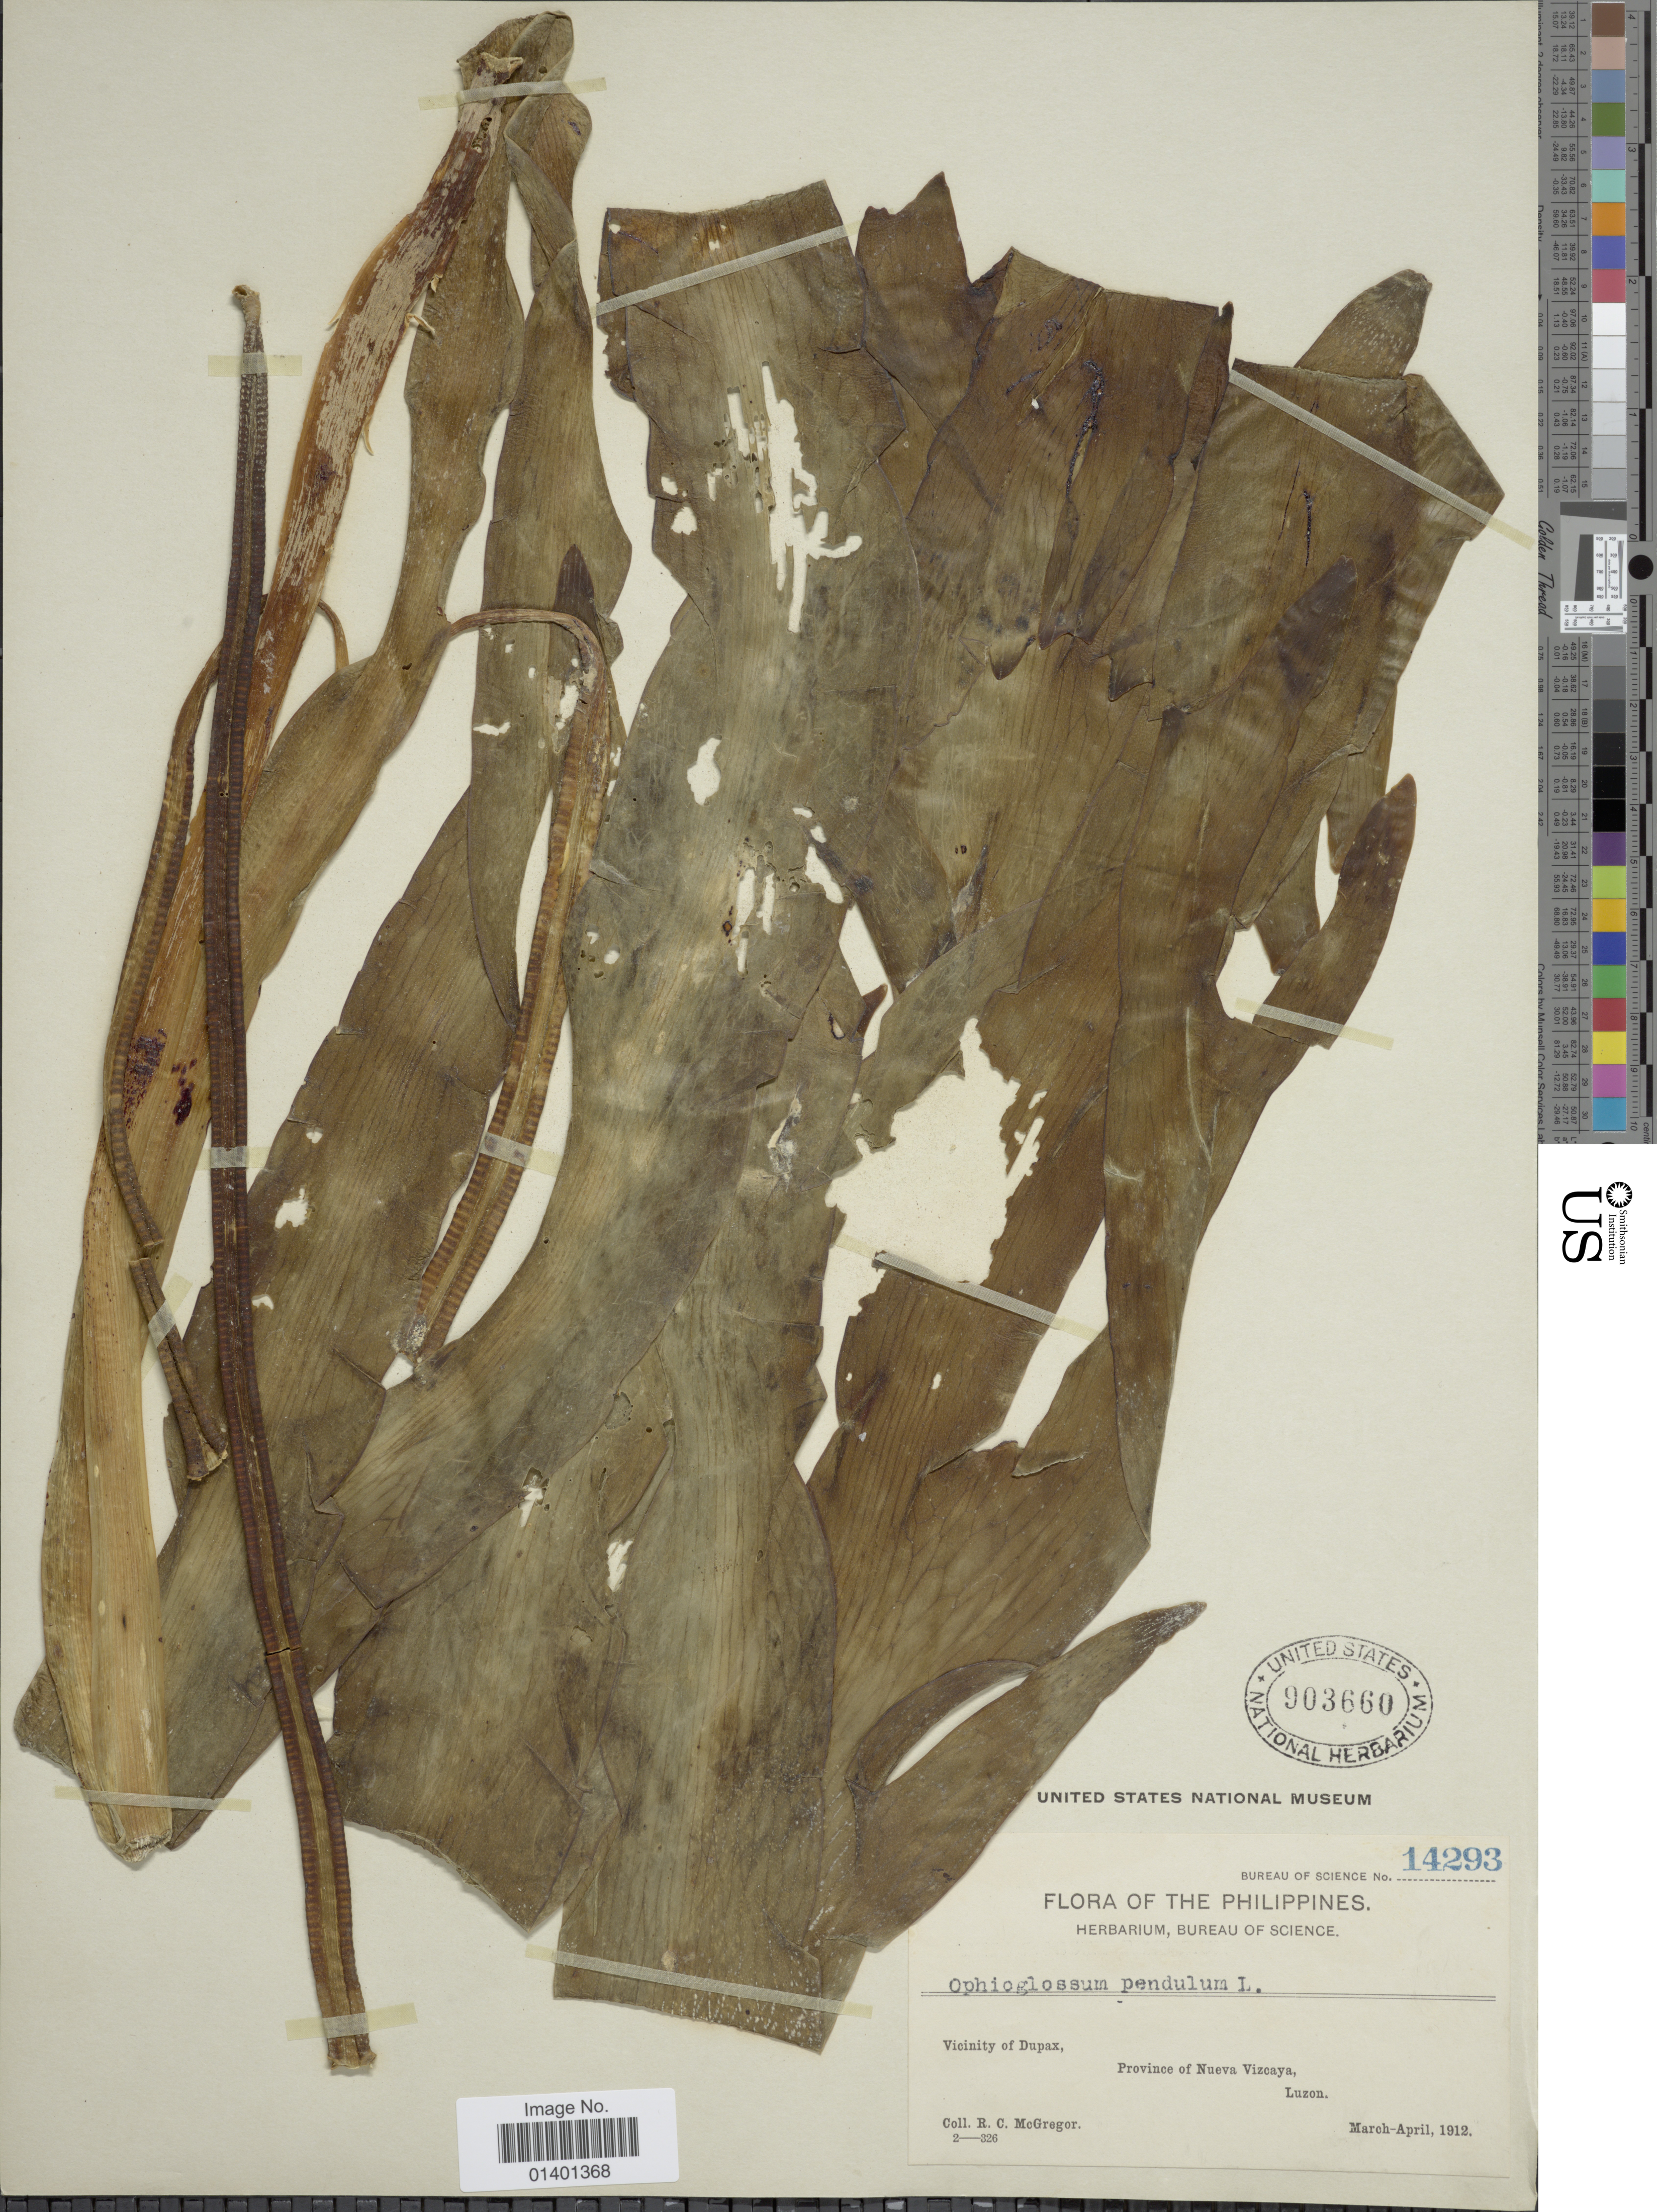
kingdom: Plantae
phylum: Tracheophyta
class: Polypodiopsida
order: Ophioglossales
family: Ophioglossaceae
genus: Ophioglossum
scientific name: Ophioglossum pendulum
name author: L.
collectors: R. C. McGregor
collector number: Bureau of Science 14293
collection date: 1912-03/1912-04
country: Philippines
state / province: Central Luzon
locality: Vicinity of Dupax, Province of Nueva Vizcaya, Luzon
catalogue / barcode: US 903660